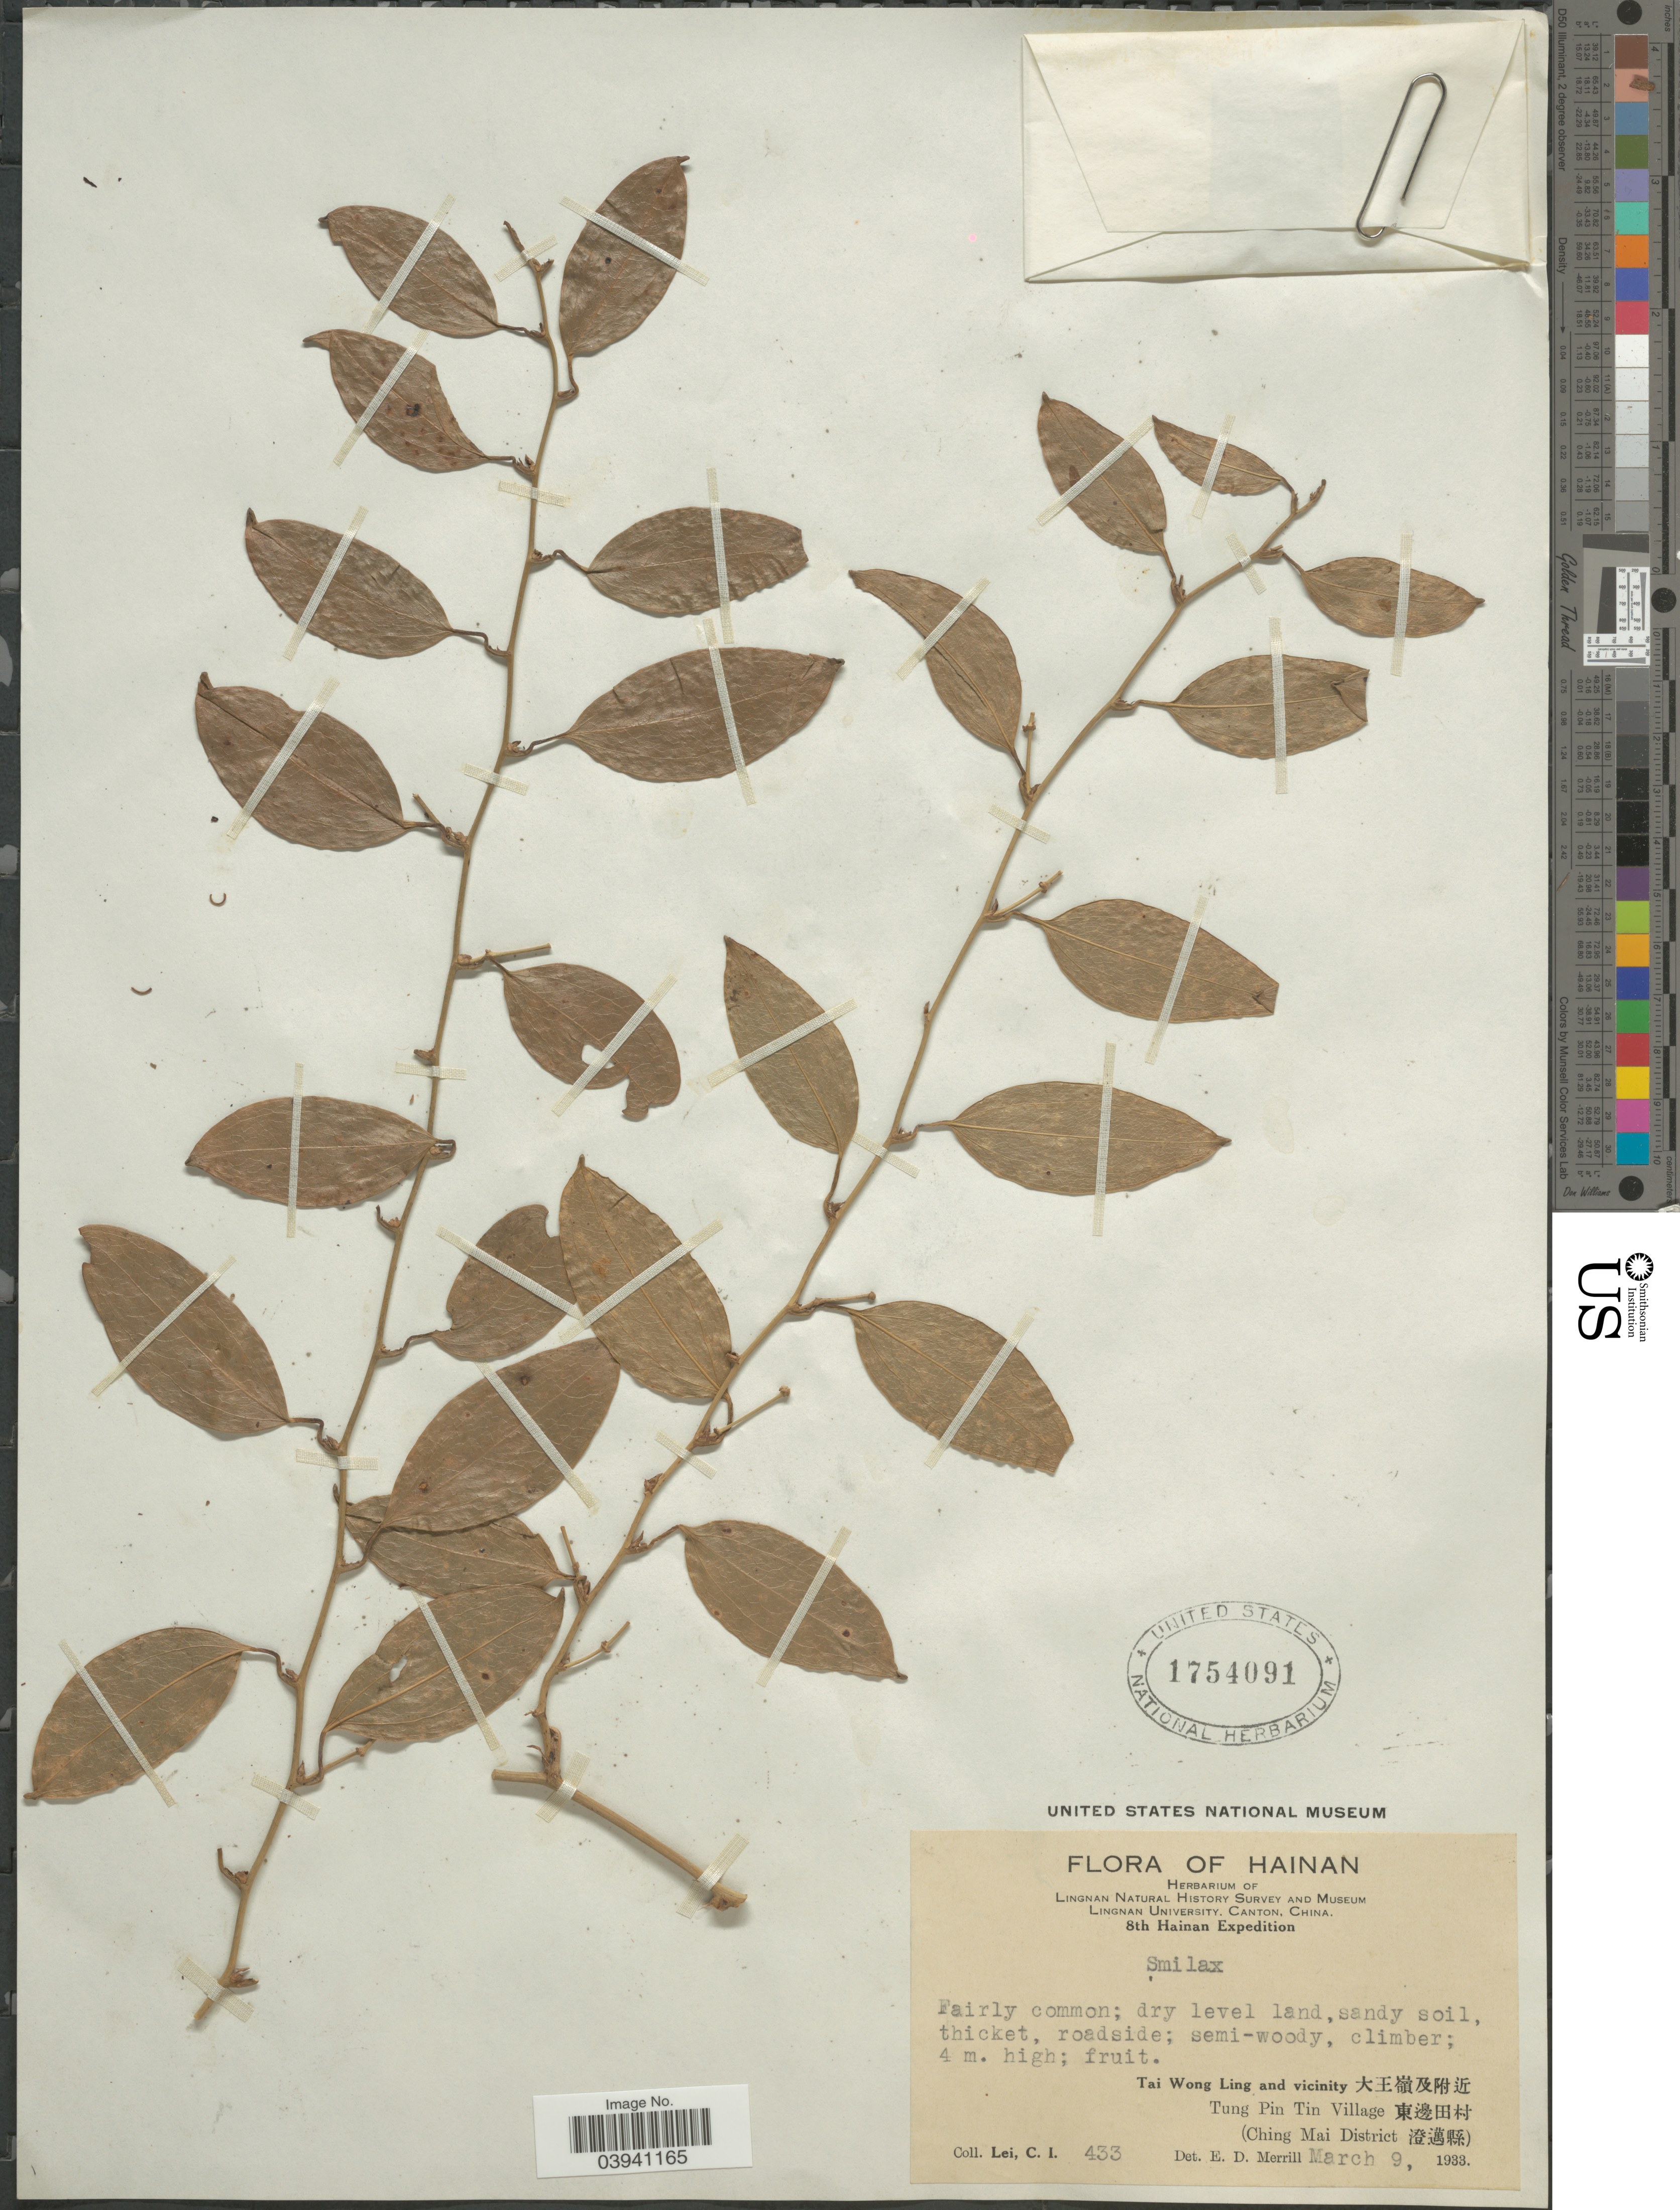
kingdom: Plantae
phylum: Tracheophyta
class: Liliopsida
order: Liliales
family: Smilacaceae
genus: Smilax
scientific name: Smilax sp.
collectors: C. I. Lei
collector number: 433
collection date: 1933-03-09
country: China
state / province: Hainan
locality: Tai Wong Ling and vicinity X. Tung Pin Tin Village X. (Ching Mai District X).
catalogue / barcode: US 1754091